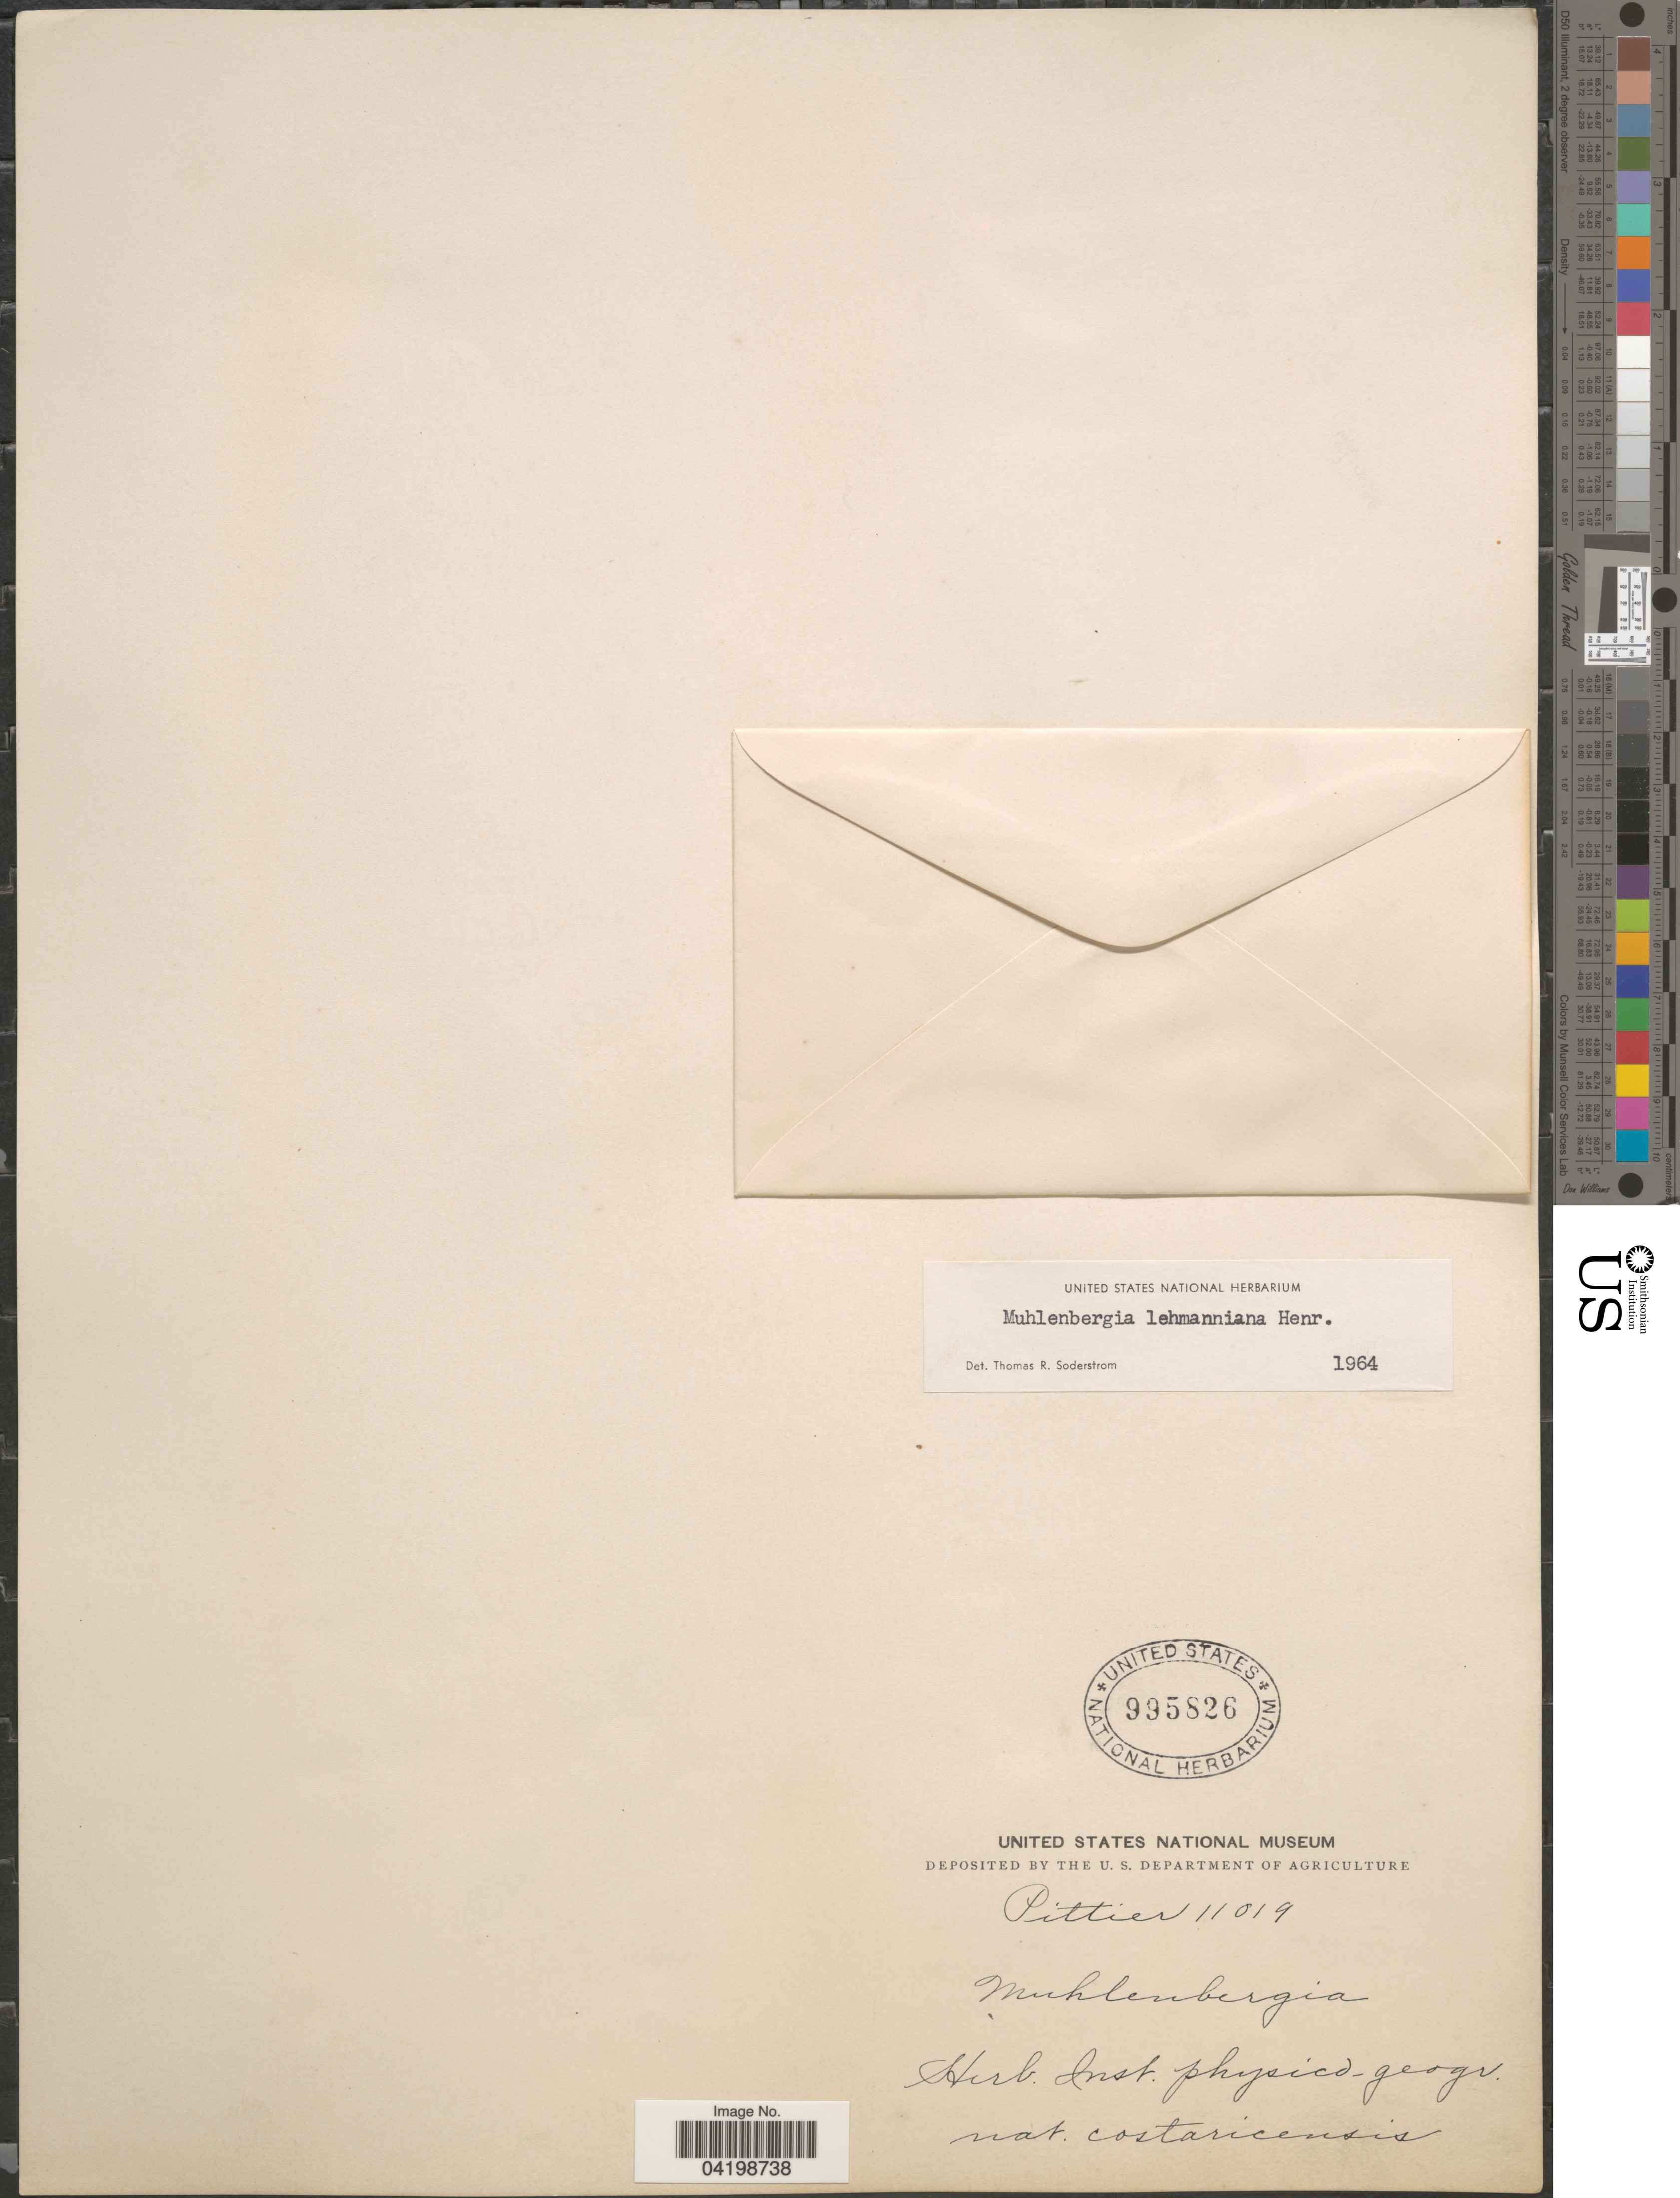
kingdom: Plantae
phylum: Tracheophyta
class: Liliopsida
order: Poales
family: Poaceae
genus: Muhlenbergia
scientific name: Muhlenbergia lehmanniana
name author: Henr.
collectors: Pittier, --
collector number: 11019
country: Costa Rica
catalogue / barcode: US 995826